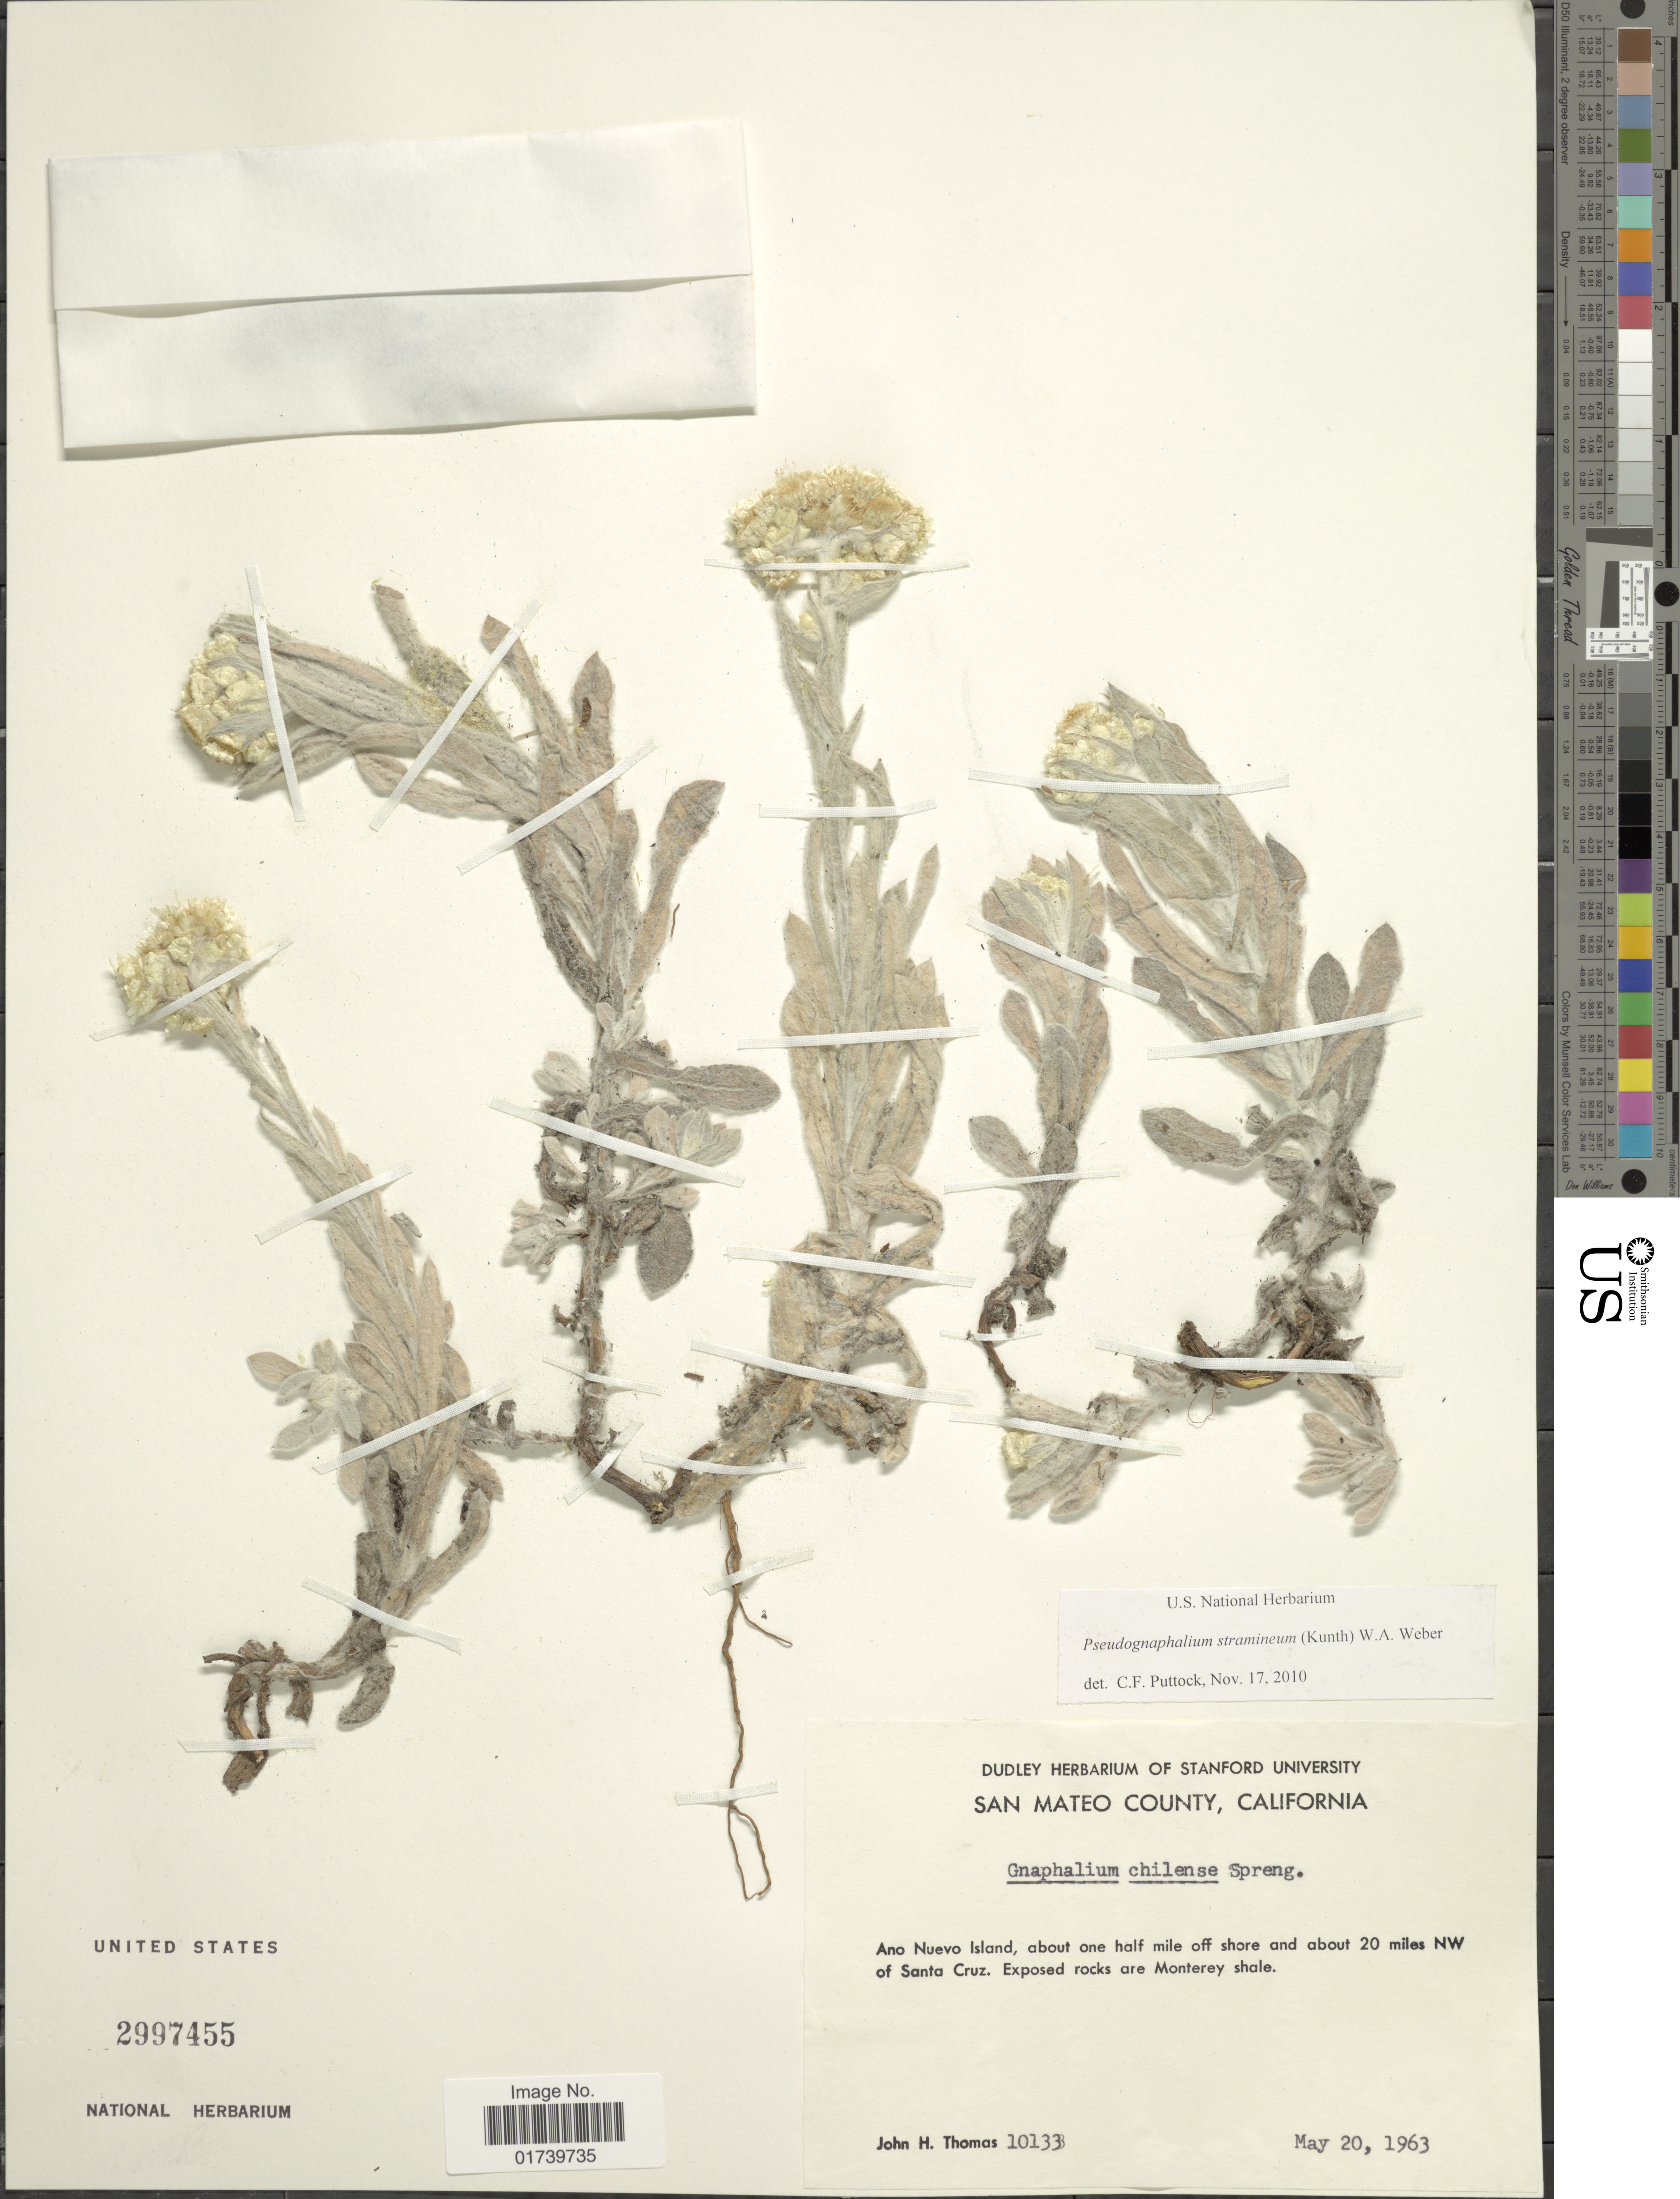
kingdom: Plantae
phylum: Tracheophyta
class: Magnoliopsida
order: Asterales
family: Asteraceae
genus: Pseudognaphalium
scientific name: Pseudognaphalium stramineum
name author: (Kunth) Anderb.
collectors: J. H. Thomas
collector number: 10133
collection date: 1963-05-20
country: United States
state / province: California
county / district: San Mateo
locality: San Mateo County. Ano Nuevo island, about one half mile off shore and about 20 miles NW of Santa Cruz.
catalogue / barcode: US 2997455